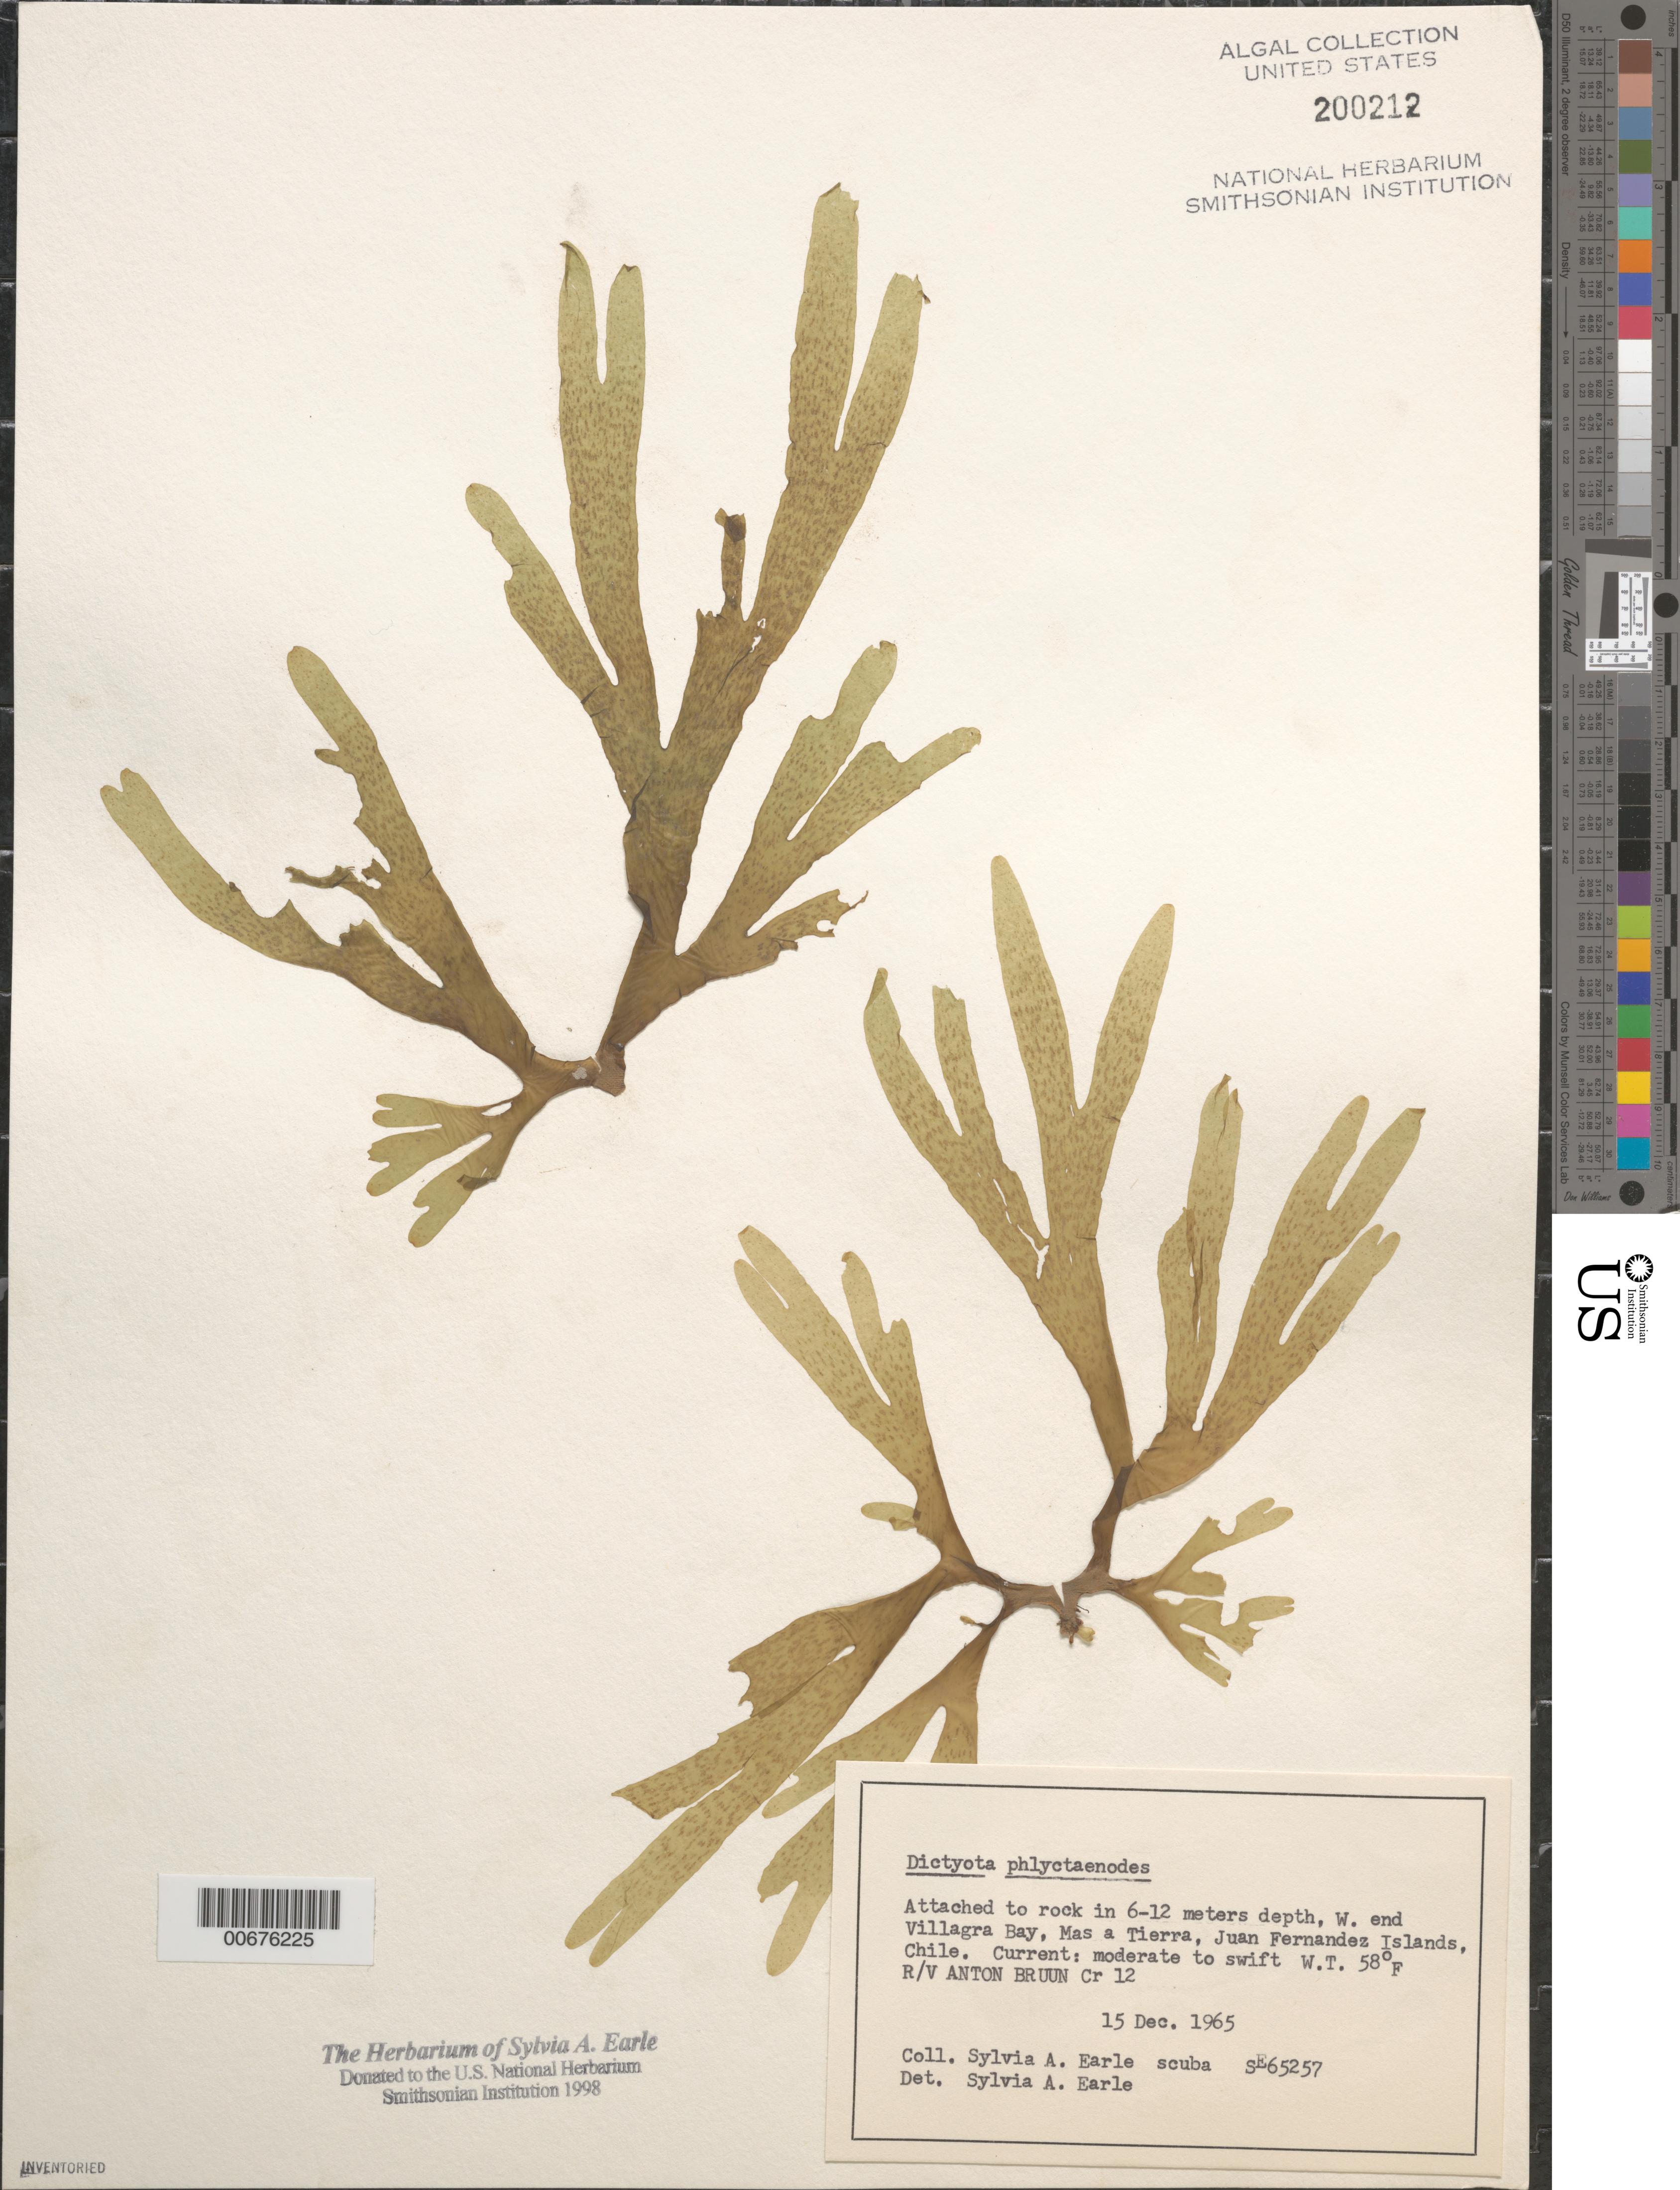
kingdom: Chromista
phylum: Ochrophyta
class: Phaeophyceae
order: Dictyotales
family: Dictyotaceae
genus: Dictyota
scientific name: Dictyota phlyctaenodes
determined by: Earle, S. A.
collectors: S. A. Earle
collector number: SE 65257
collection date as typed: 15 Dec 1965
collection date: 1965-12-15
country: Chile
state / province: Valparaíso (V)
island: Isla Más a Tierra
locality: Villagra Bay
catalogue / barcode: US 200212